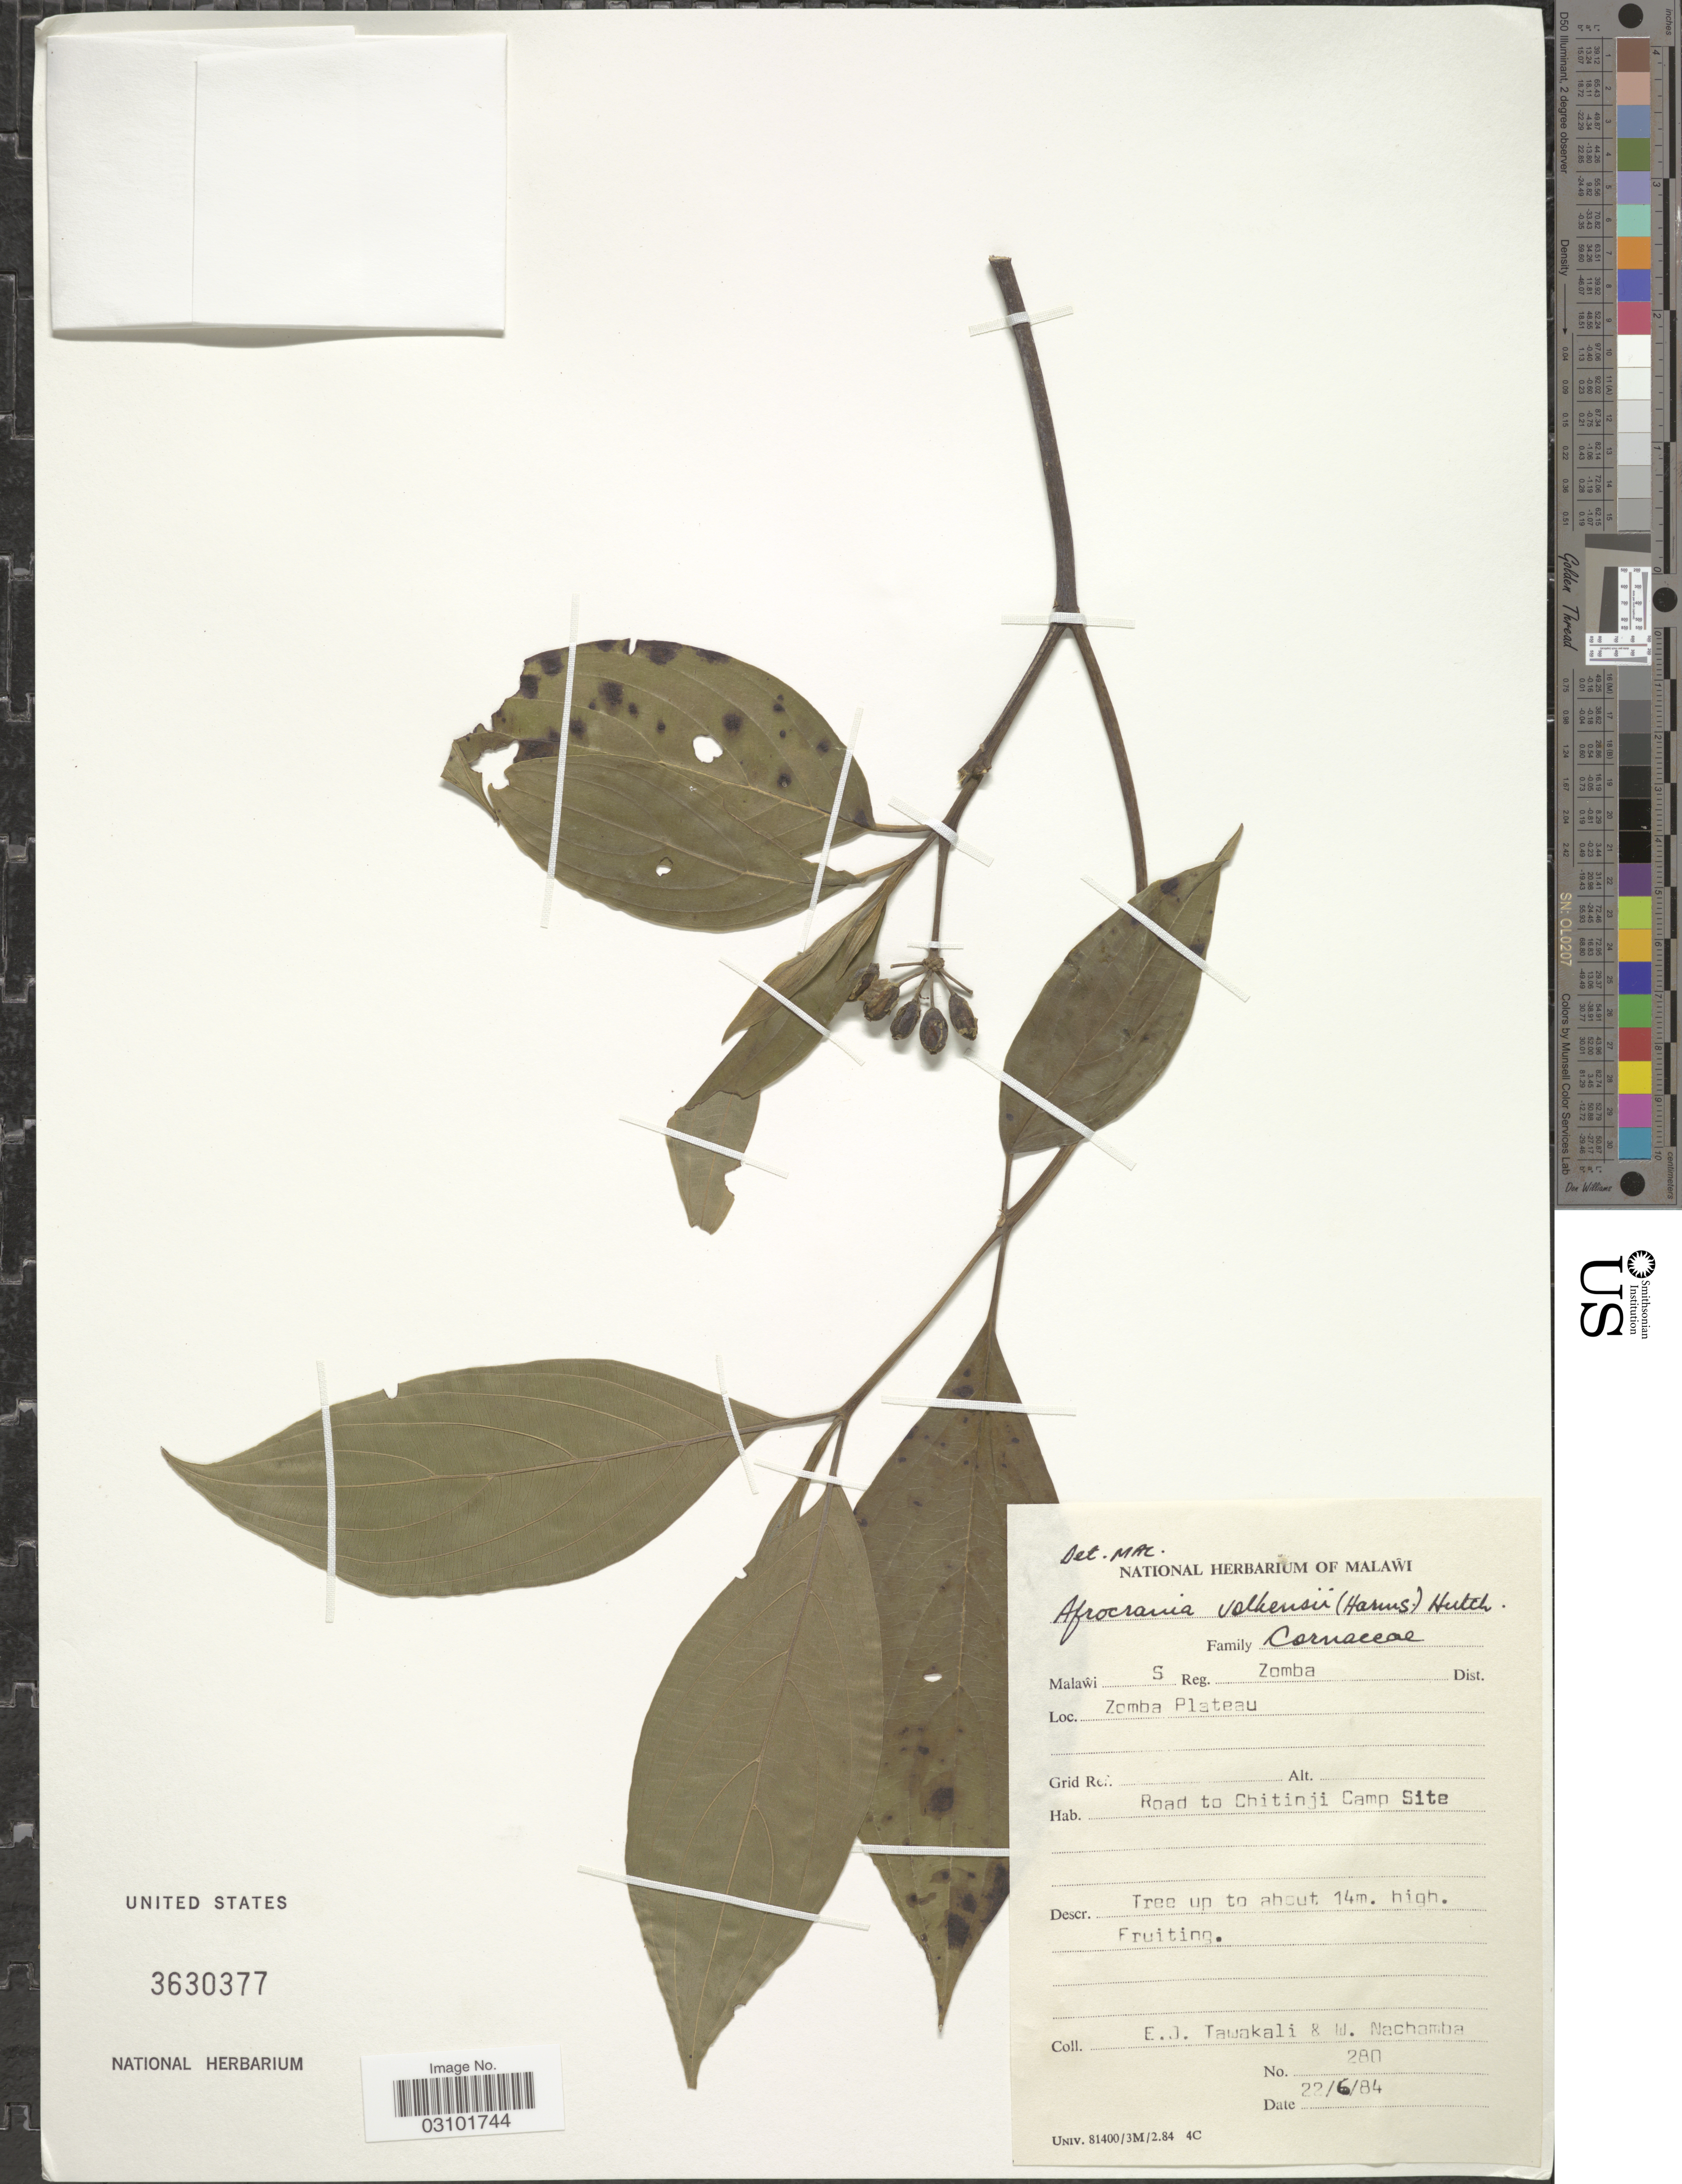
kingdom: Plantae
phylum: Tracheophyta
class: Magnoliopsida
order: Cornales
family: Cornaceae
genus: Cornus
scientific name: Cornus volkensii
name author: Harms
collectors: E. Tawakali & W. Nachamba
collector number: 280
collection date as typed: Transcribed d/m/y: 22/6/84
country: Malawi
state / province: Southern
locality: Malaŵi S Reg. Zomba Dist. Zomba Plateau. Road to Chitinji Camp Site.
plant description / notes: Fruit temporarily sampled for micro-CT scanning.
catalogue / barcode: US 3630377